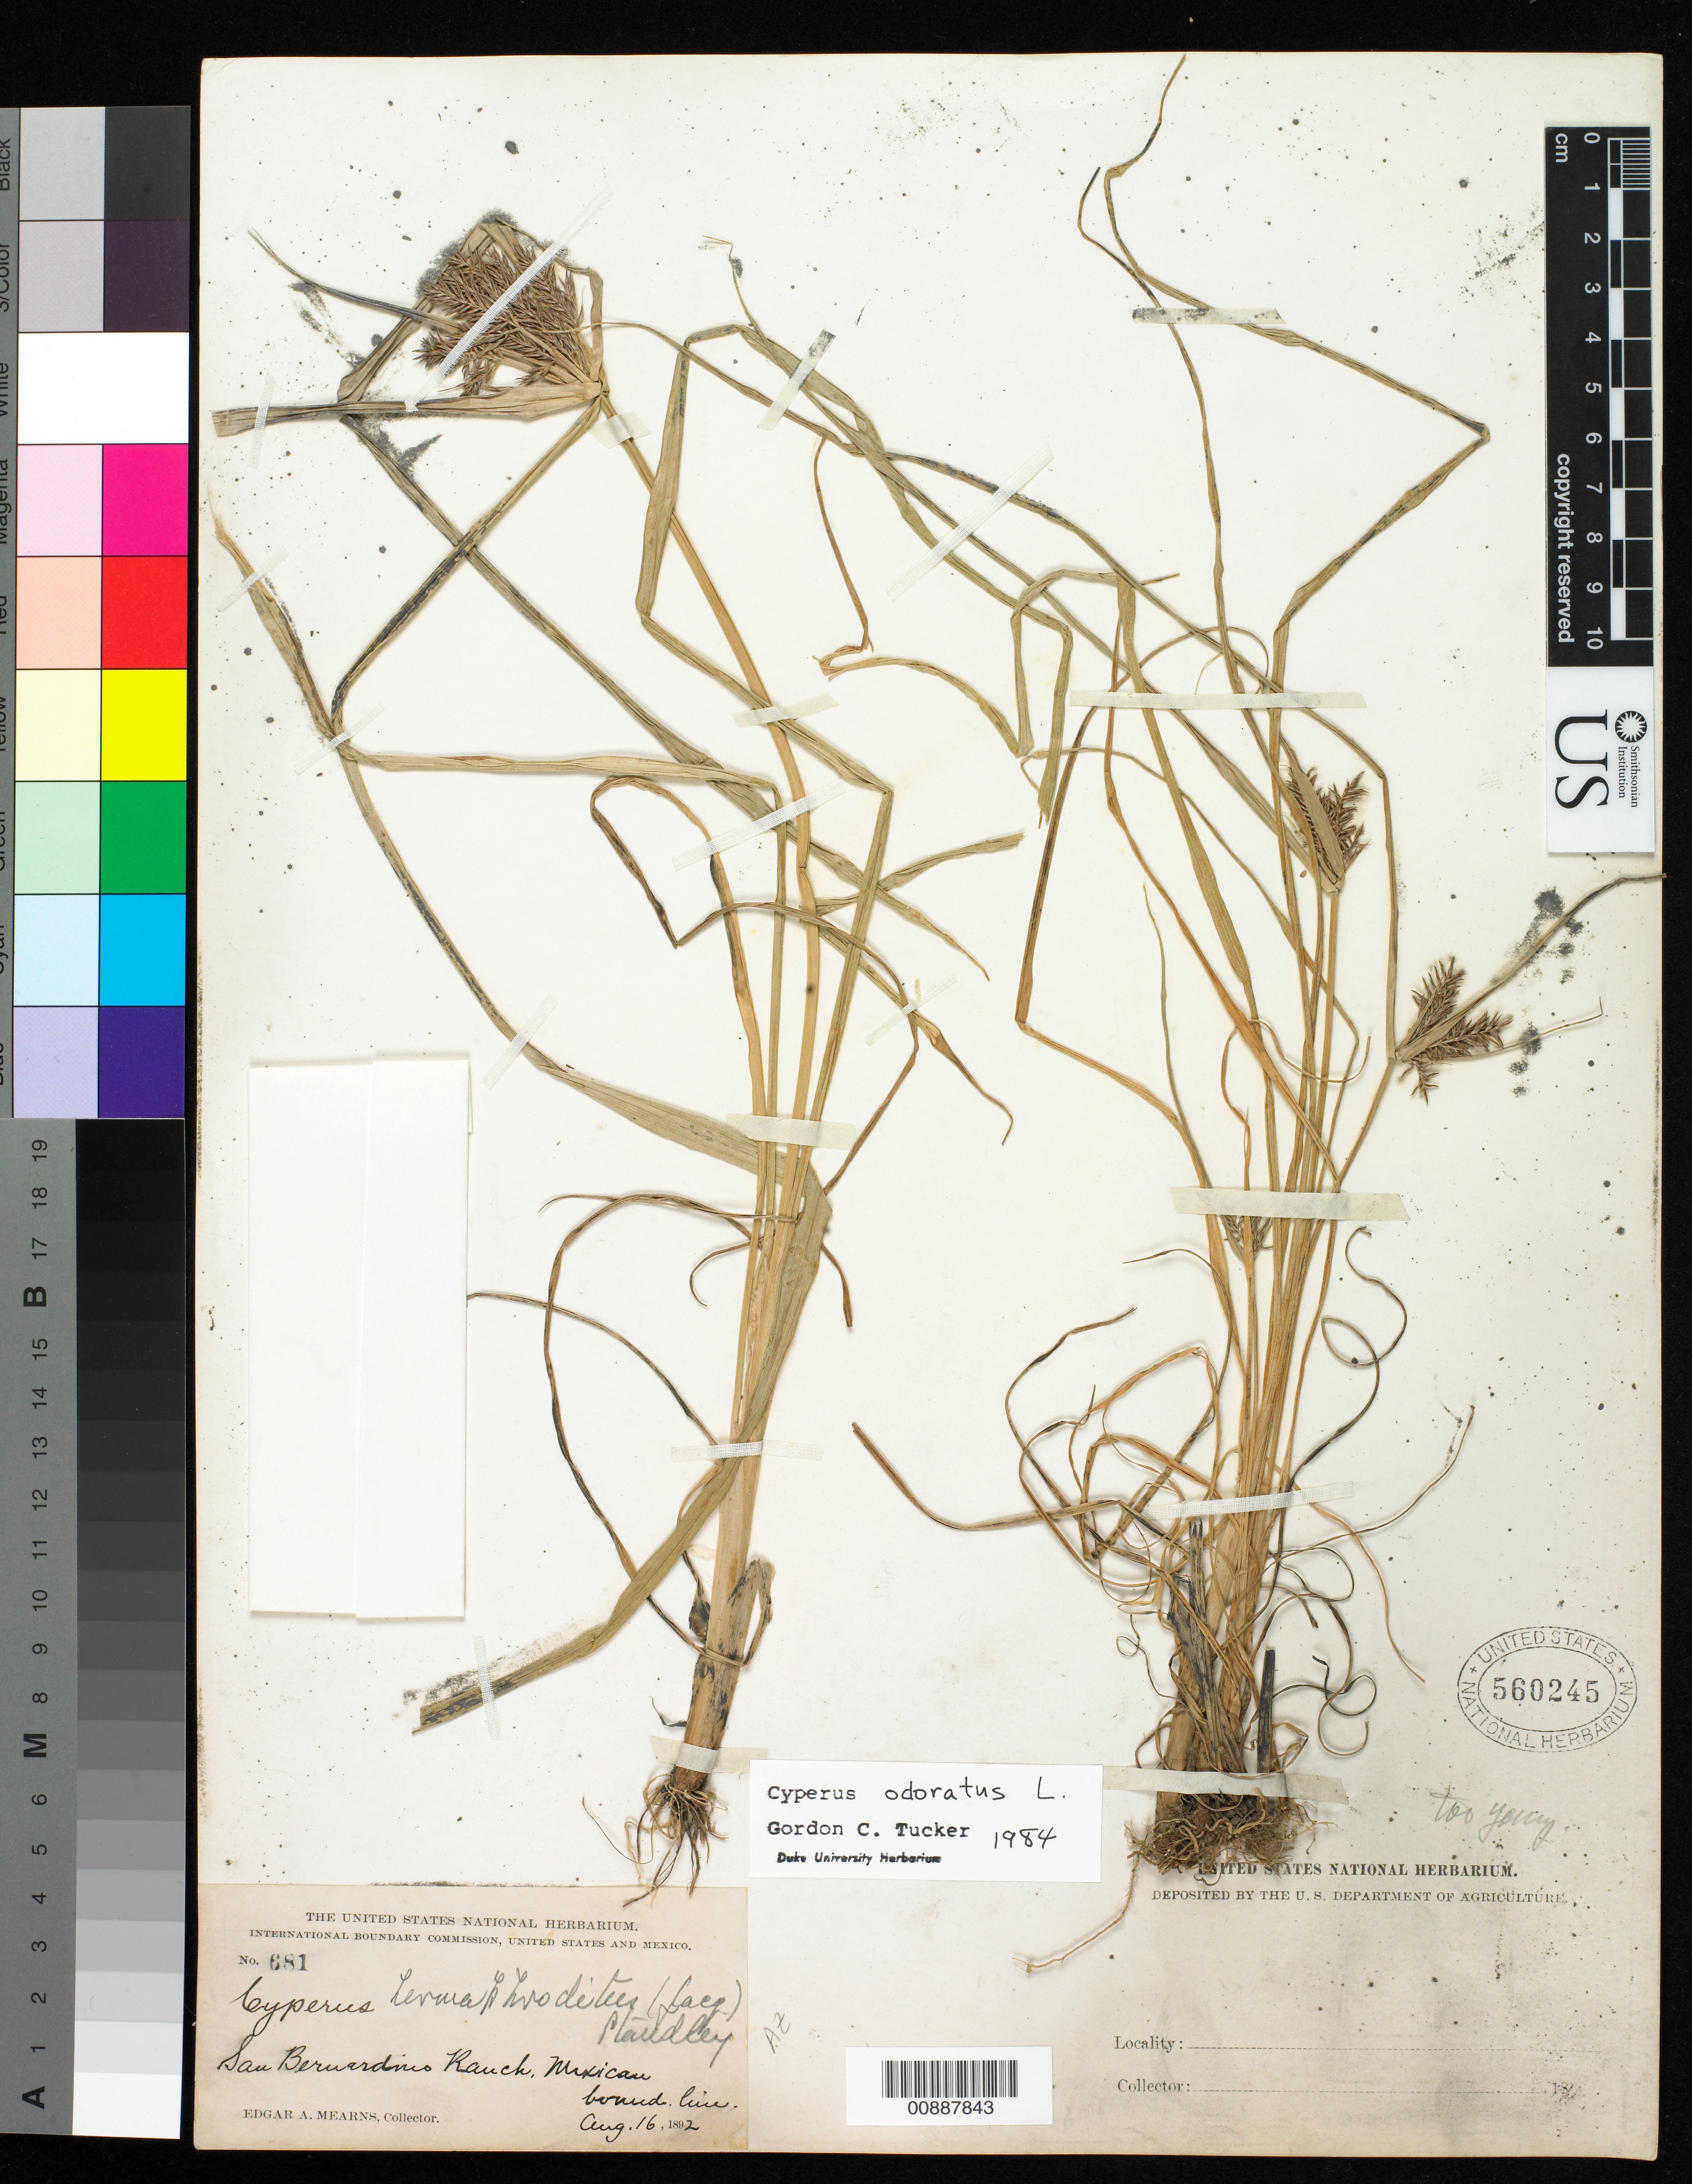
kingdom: Plantae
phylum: Tracheophyta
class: Liliopsida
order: Poales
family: Cyperaceae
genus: Cyperus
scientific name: Cyperus odoratus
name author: L.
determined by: Tucker, G. C.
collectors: E. A. Mearns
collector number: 681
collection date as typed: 16 Aug 1892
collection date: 1892-08-16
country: United States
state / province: Arizona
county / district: Cochise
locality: San Bernardino Ranch, Mexican Boundary Line.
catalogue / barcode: US 560245